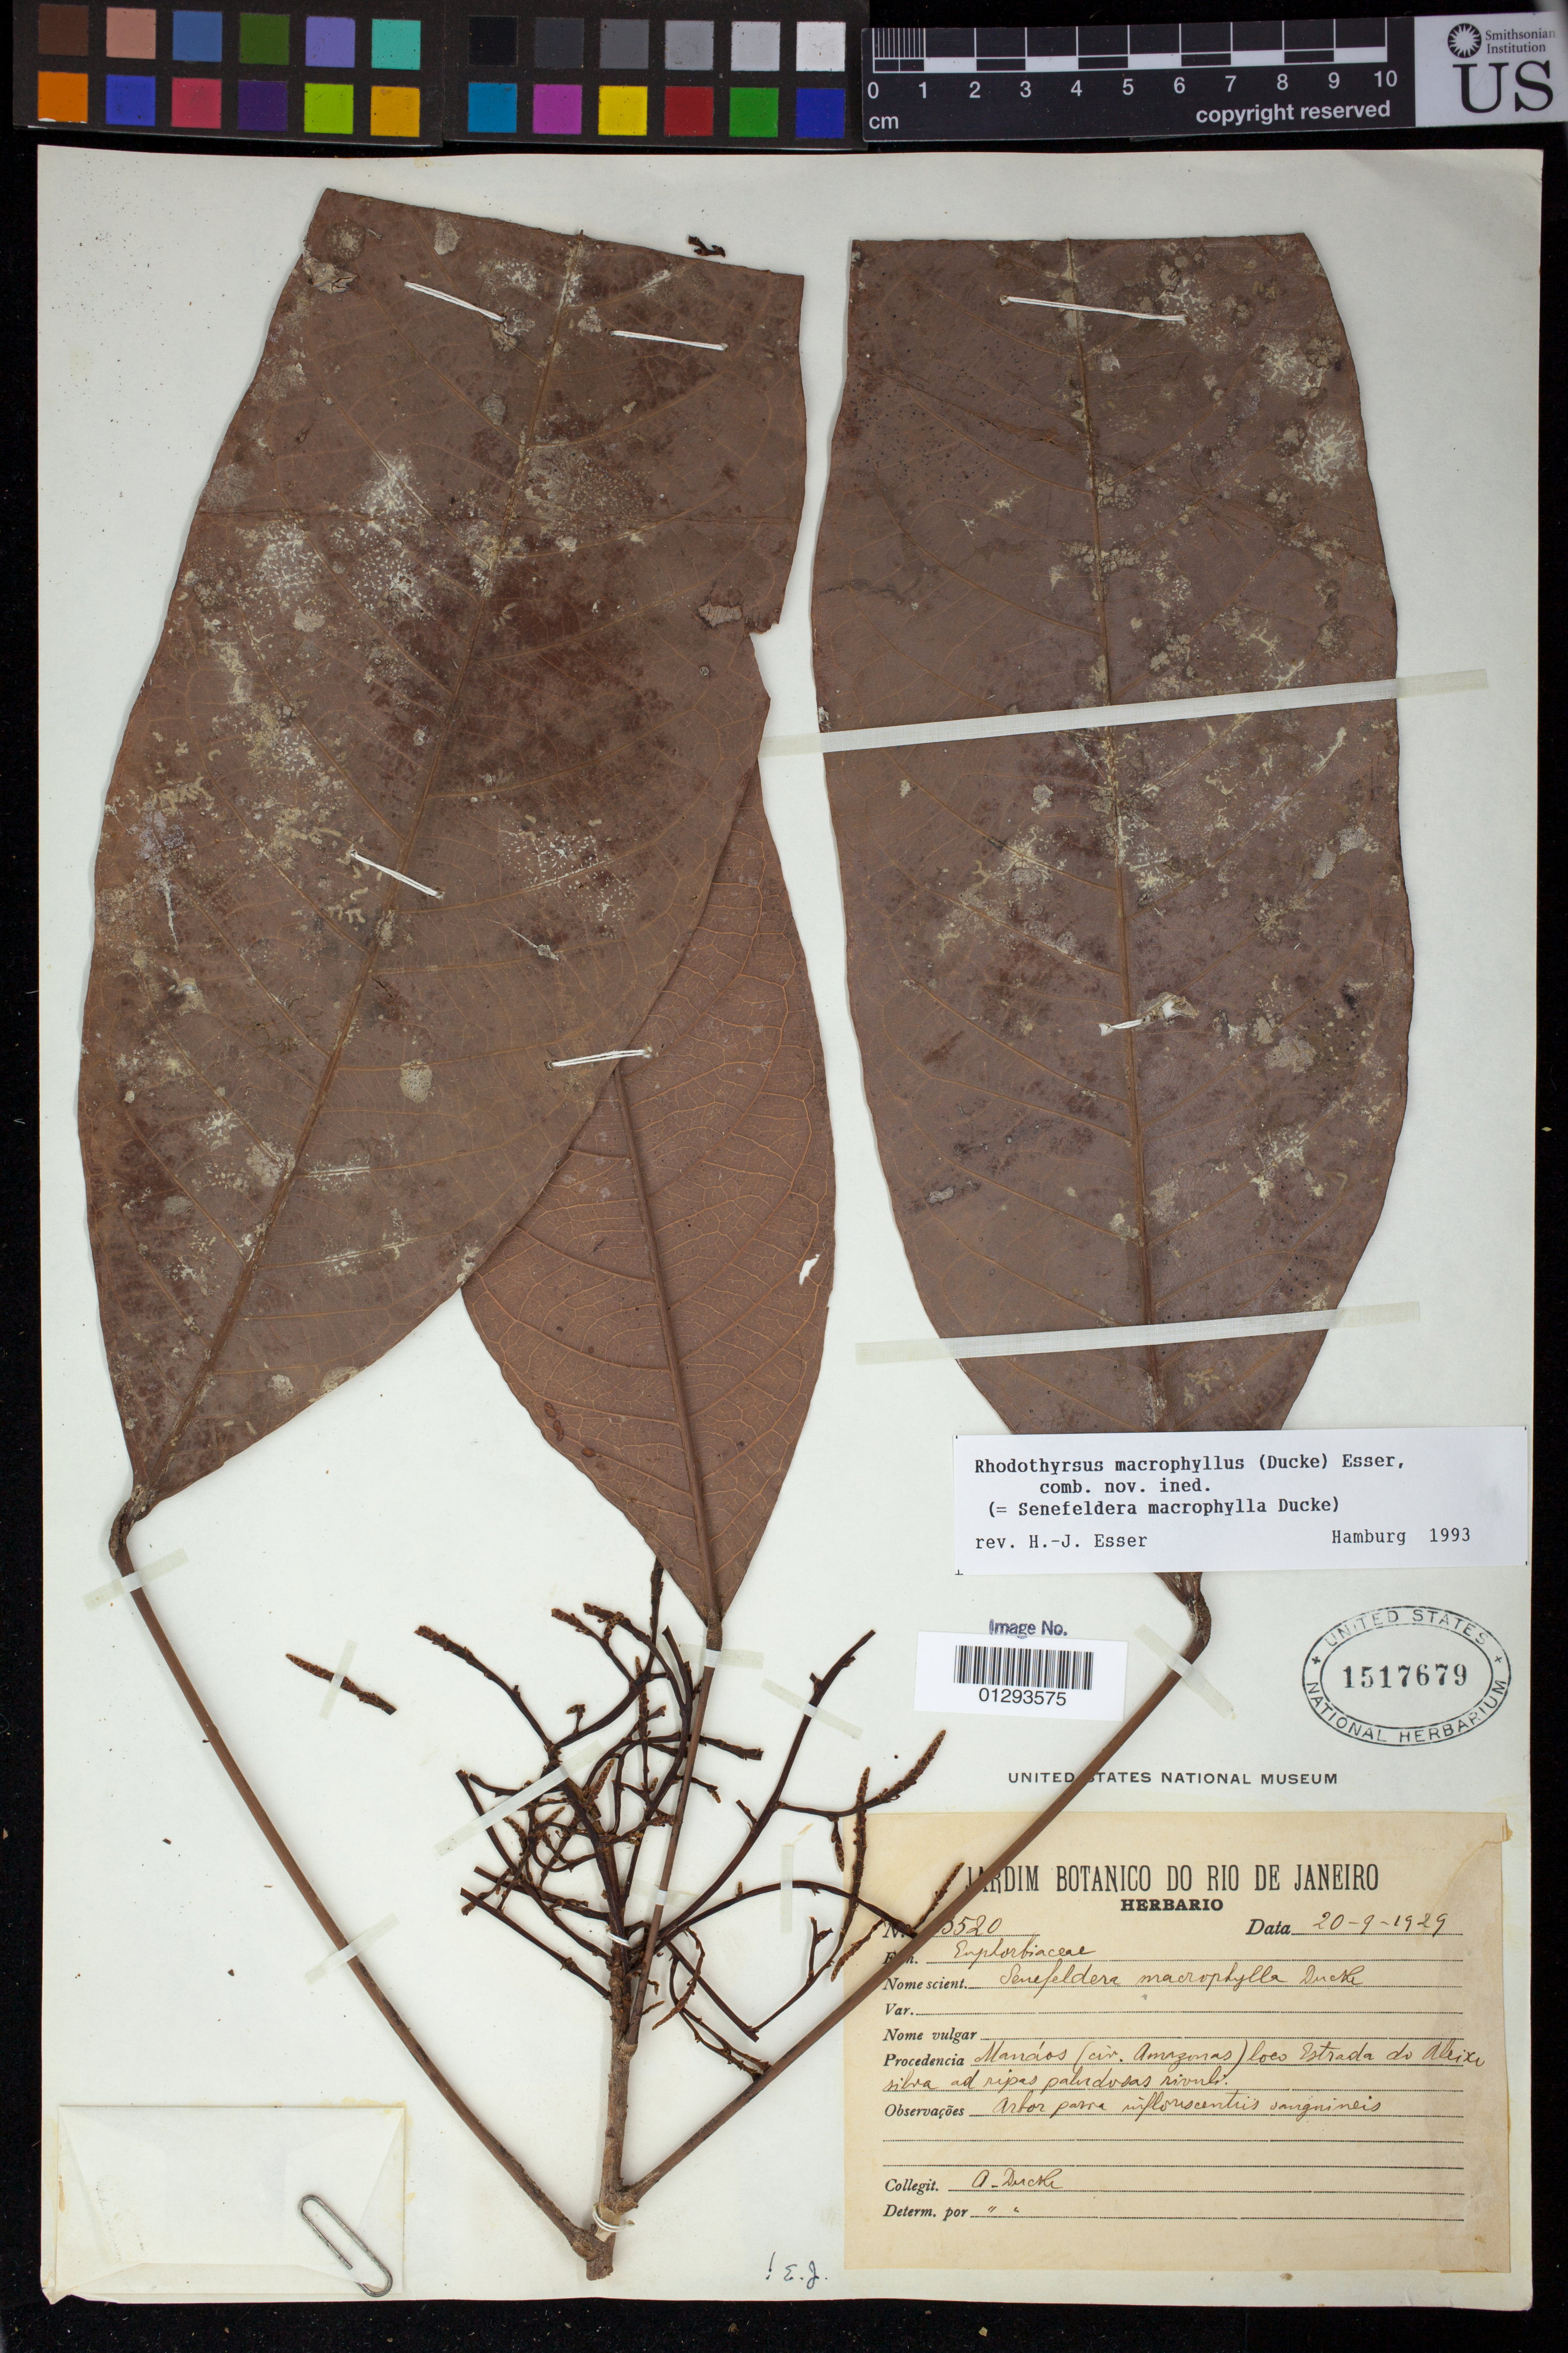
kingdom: Plantae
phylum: Tracheophyta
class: Magnoliopsida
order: Malpighiales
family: Euphorbiaceae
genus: Rhodothyrsus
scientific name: Rhodothyrsus macrophyllus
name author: (Ducke) Esser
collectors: A. Ducke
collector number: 3520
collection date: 1929-09-20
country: Brazil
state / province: Amazonas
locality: Manaos, Estrada do Aleixo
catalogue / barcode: US 1517679